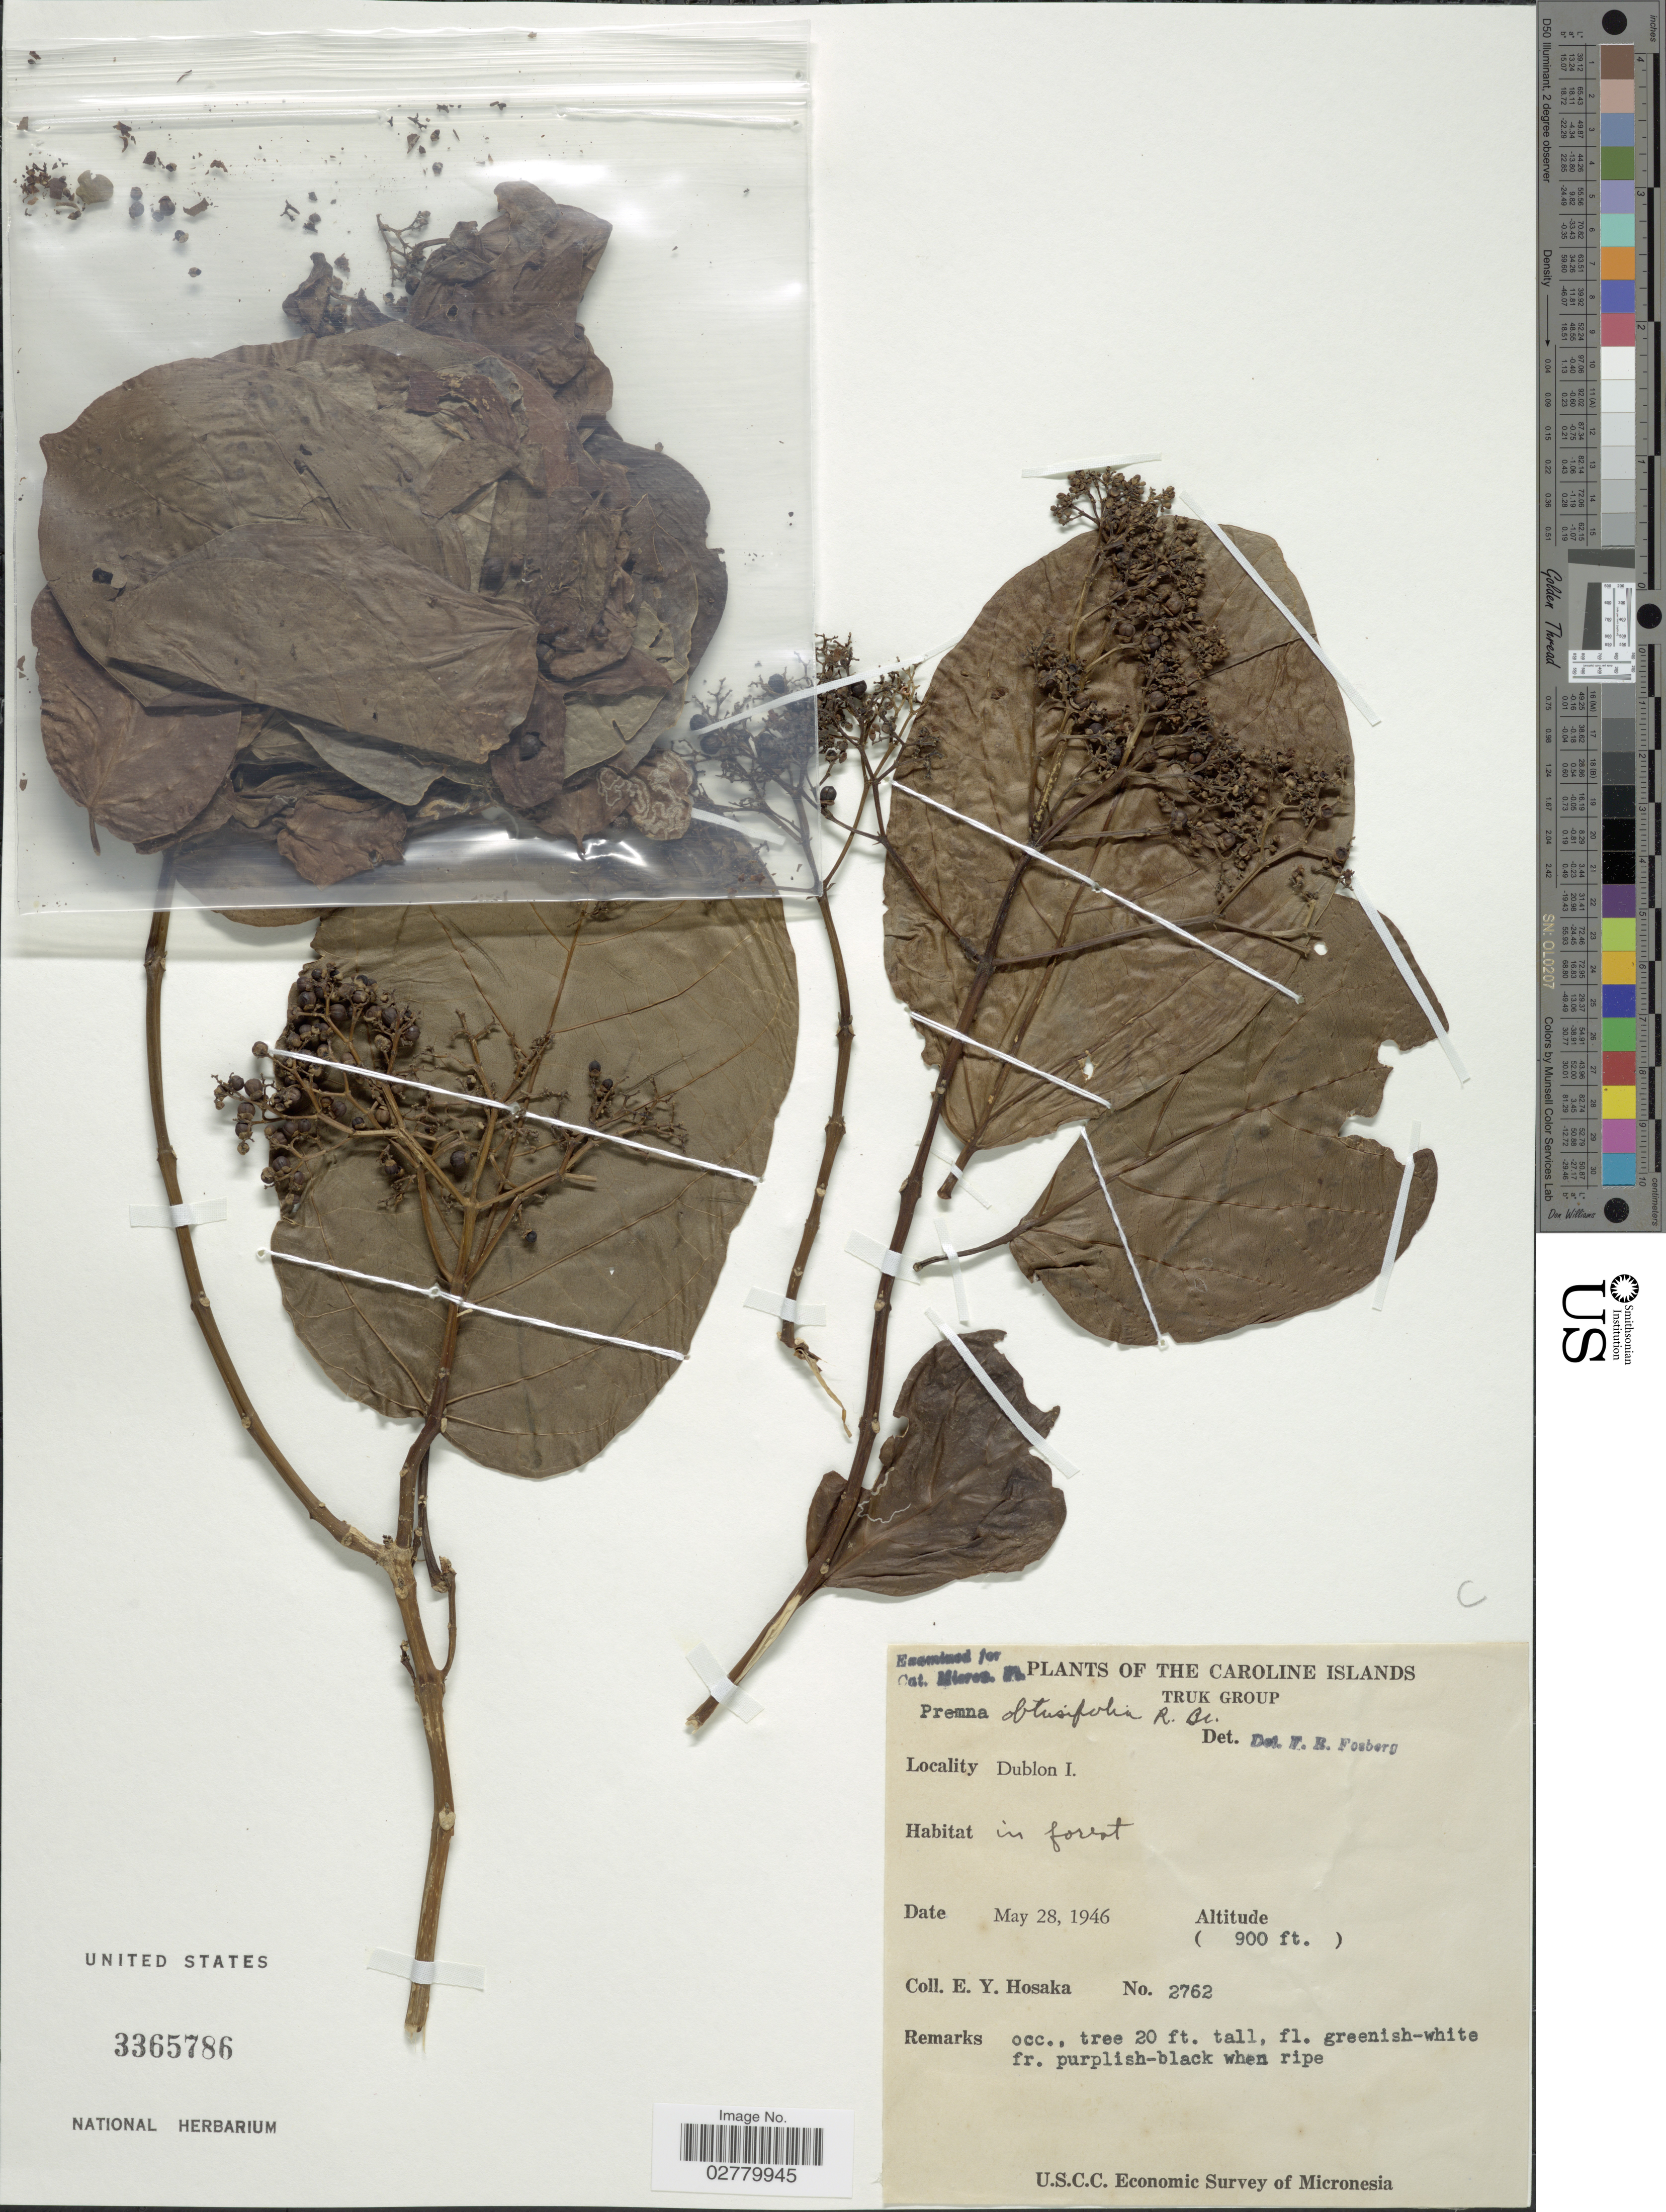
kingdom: Plantae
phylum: Tracheophyta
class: Magnoliopsida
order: Lamiales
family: Lamiaceae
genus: Premna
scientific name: Premna obtusifolia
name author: R. Br.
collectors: E. Y. Hosaka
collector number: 2762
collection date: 1946-05-28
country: Micronesia, Federated States of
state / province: Truk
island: Dublon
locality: The Caroline Islands. Truk Group. Dublon I.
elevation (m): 274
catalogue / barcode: US 3365786